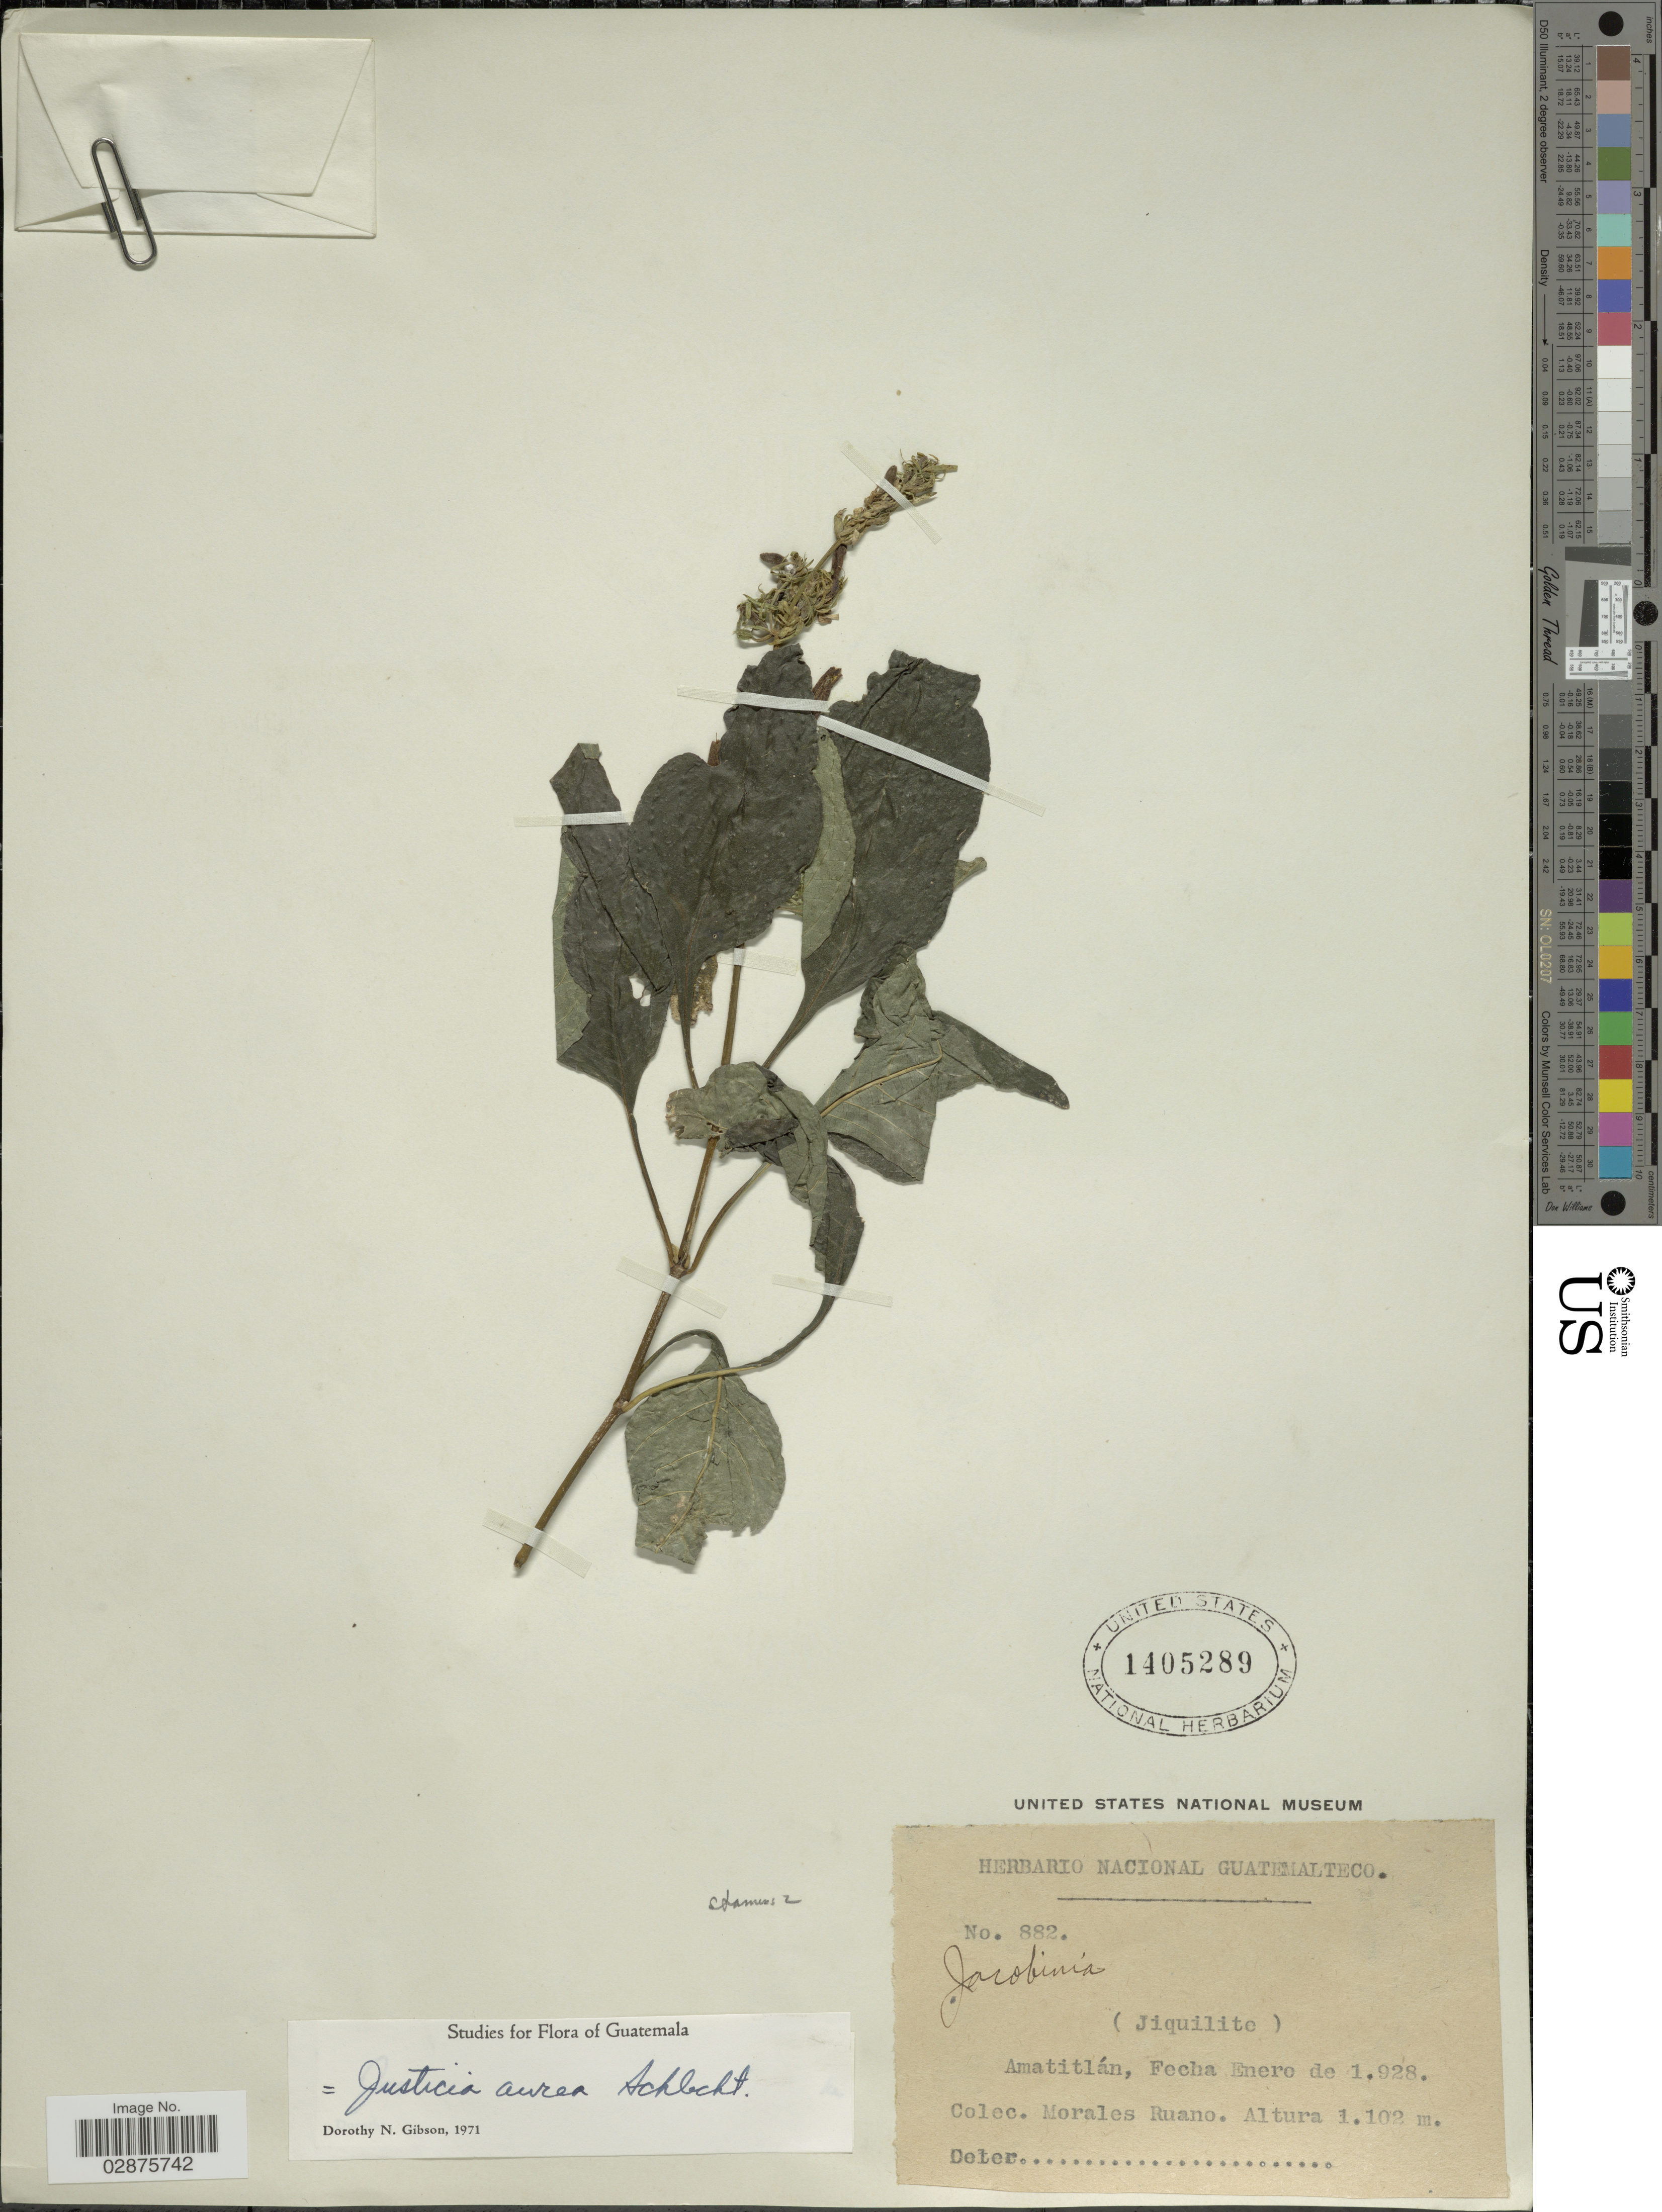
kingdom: Plantae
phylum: Tracheophyta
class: Magnoliopsida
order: Lamiales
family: Acanthaceae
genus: Justicia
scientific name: Justicia aurea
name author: Schltdl.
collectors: M. Ruano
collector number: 882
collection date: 1928-01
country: Guatemala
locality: (Jiquilite). Amatitlán.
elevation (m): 1102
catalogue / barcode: US 1405289